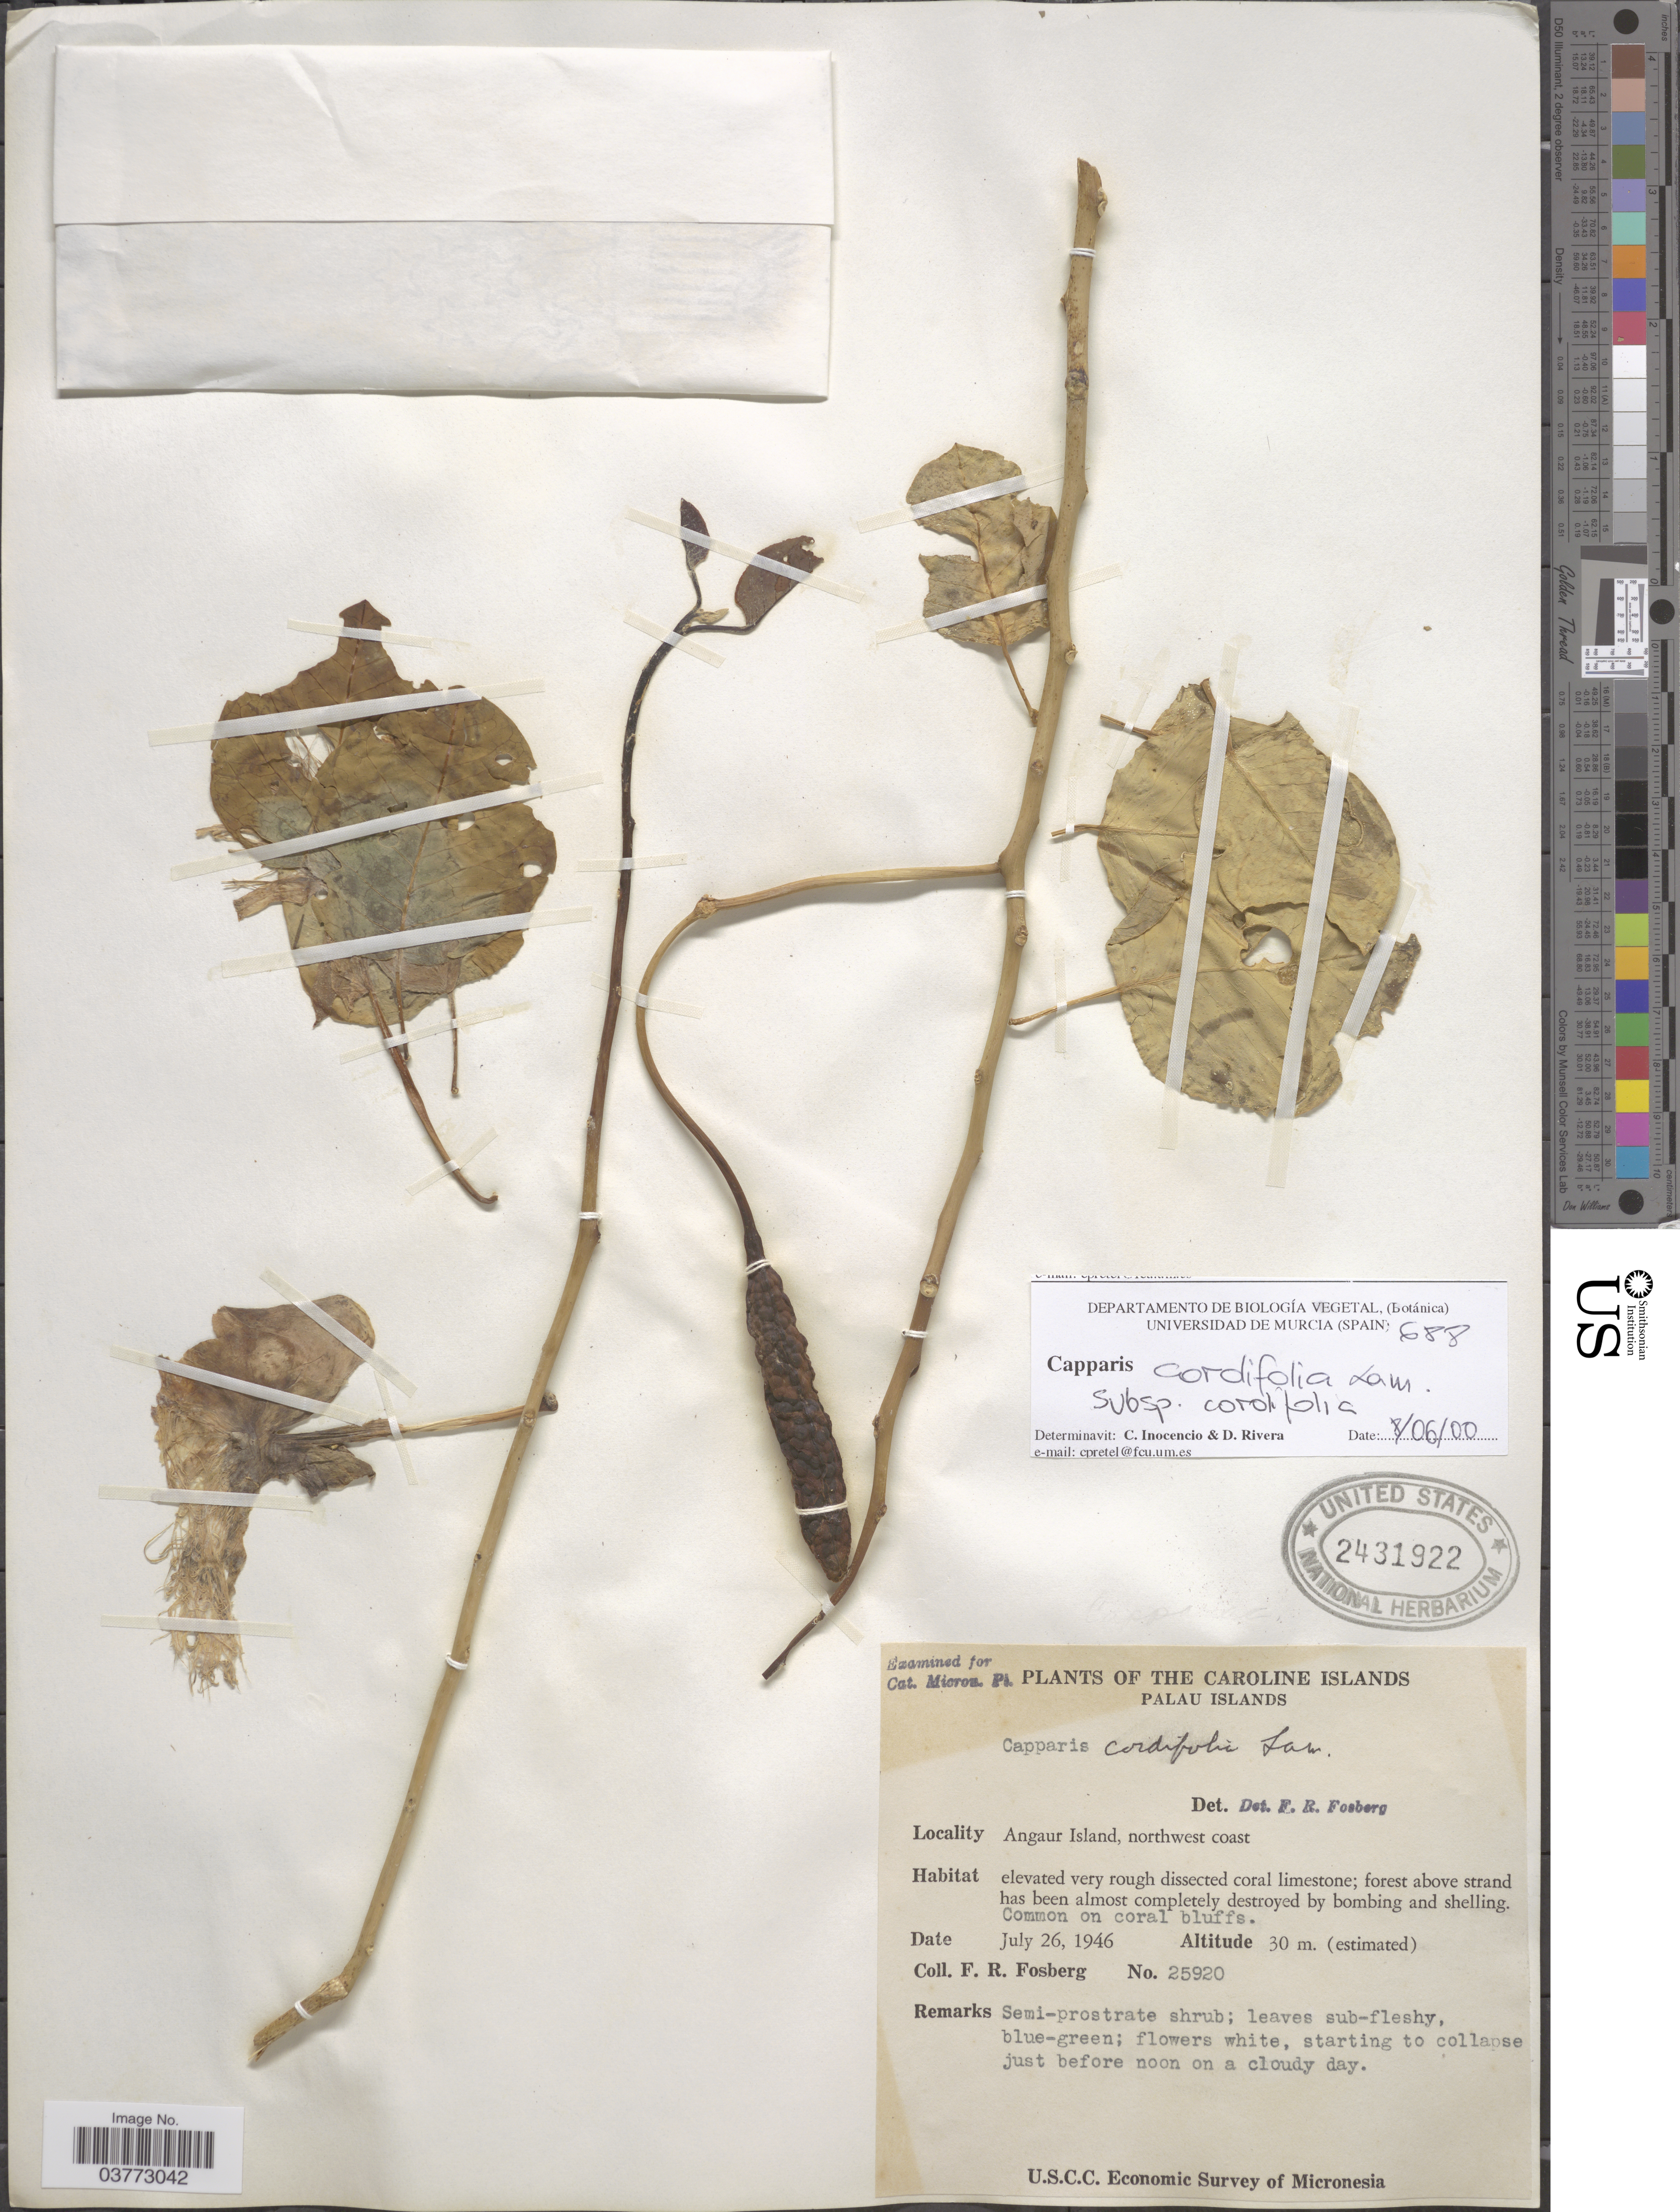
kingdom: Plantae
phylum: Tracheophyta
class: Magnoliopsida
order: Brassicales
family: Capparaceae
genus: Capparis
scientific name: Capparis spinosa subsp. cordifolia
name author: (Lam.) Fici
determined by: Wagner, W. L., (BOT), Smithsonian Institution - National Museum of Natural History (UNITED STATES)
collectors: F. R. Fosberg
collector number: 25920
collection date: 1946-07-26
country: Palau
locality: The Caroline Islands. Palau Islands. Angaur Island, northwest coast.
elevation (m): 30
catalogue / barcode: US 2431922